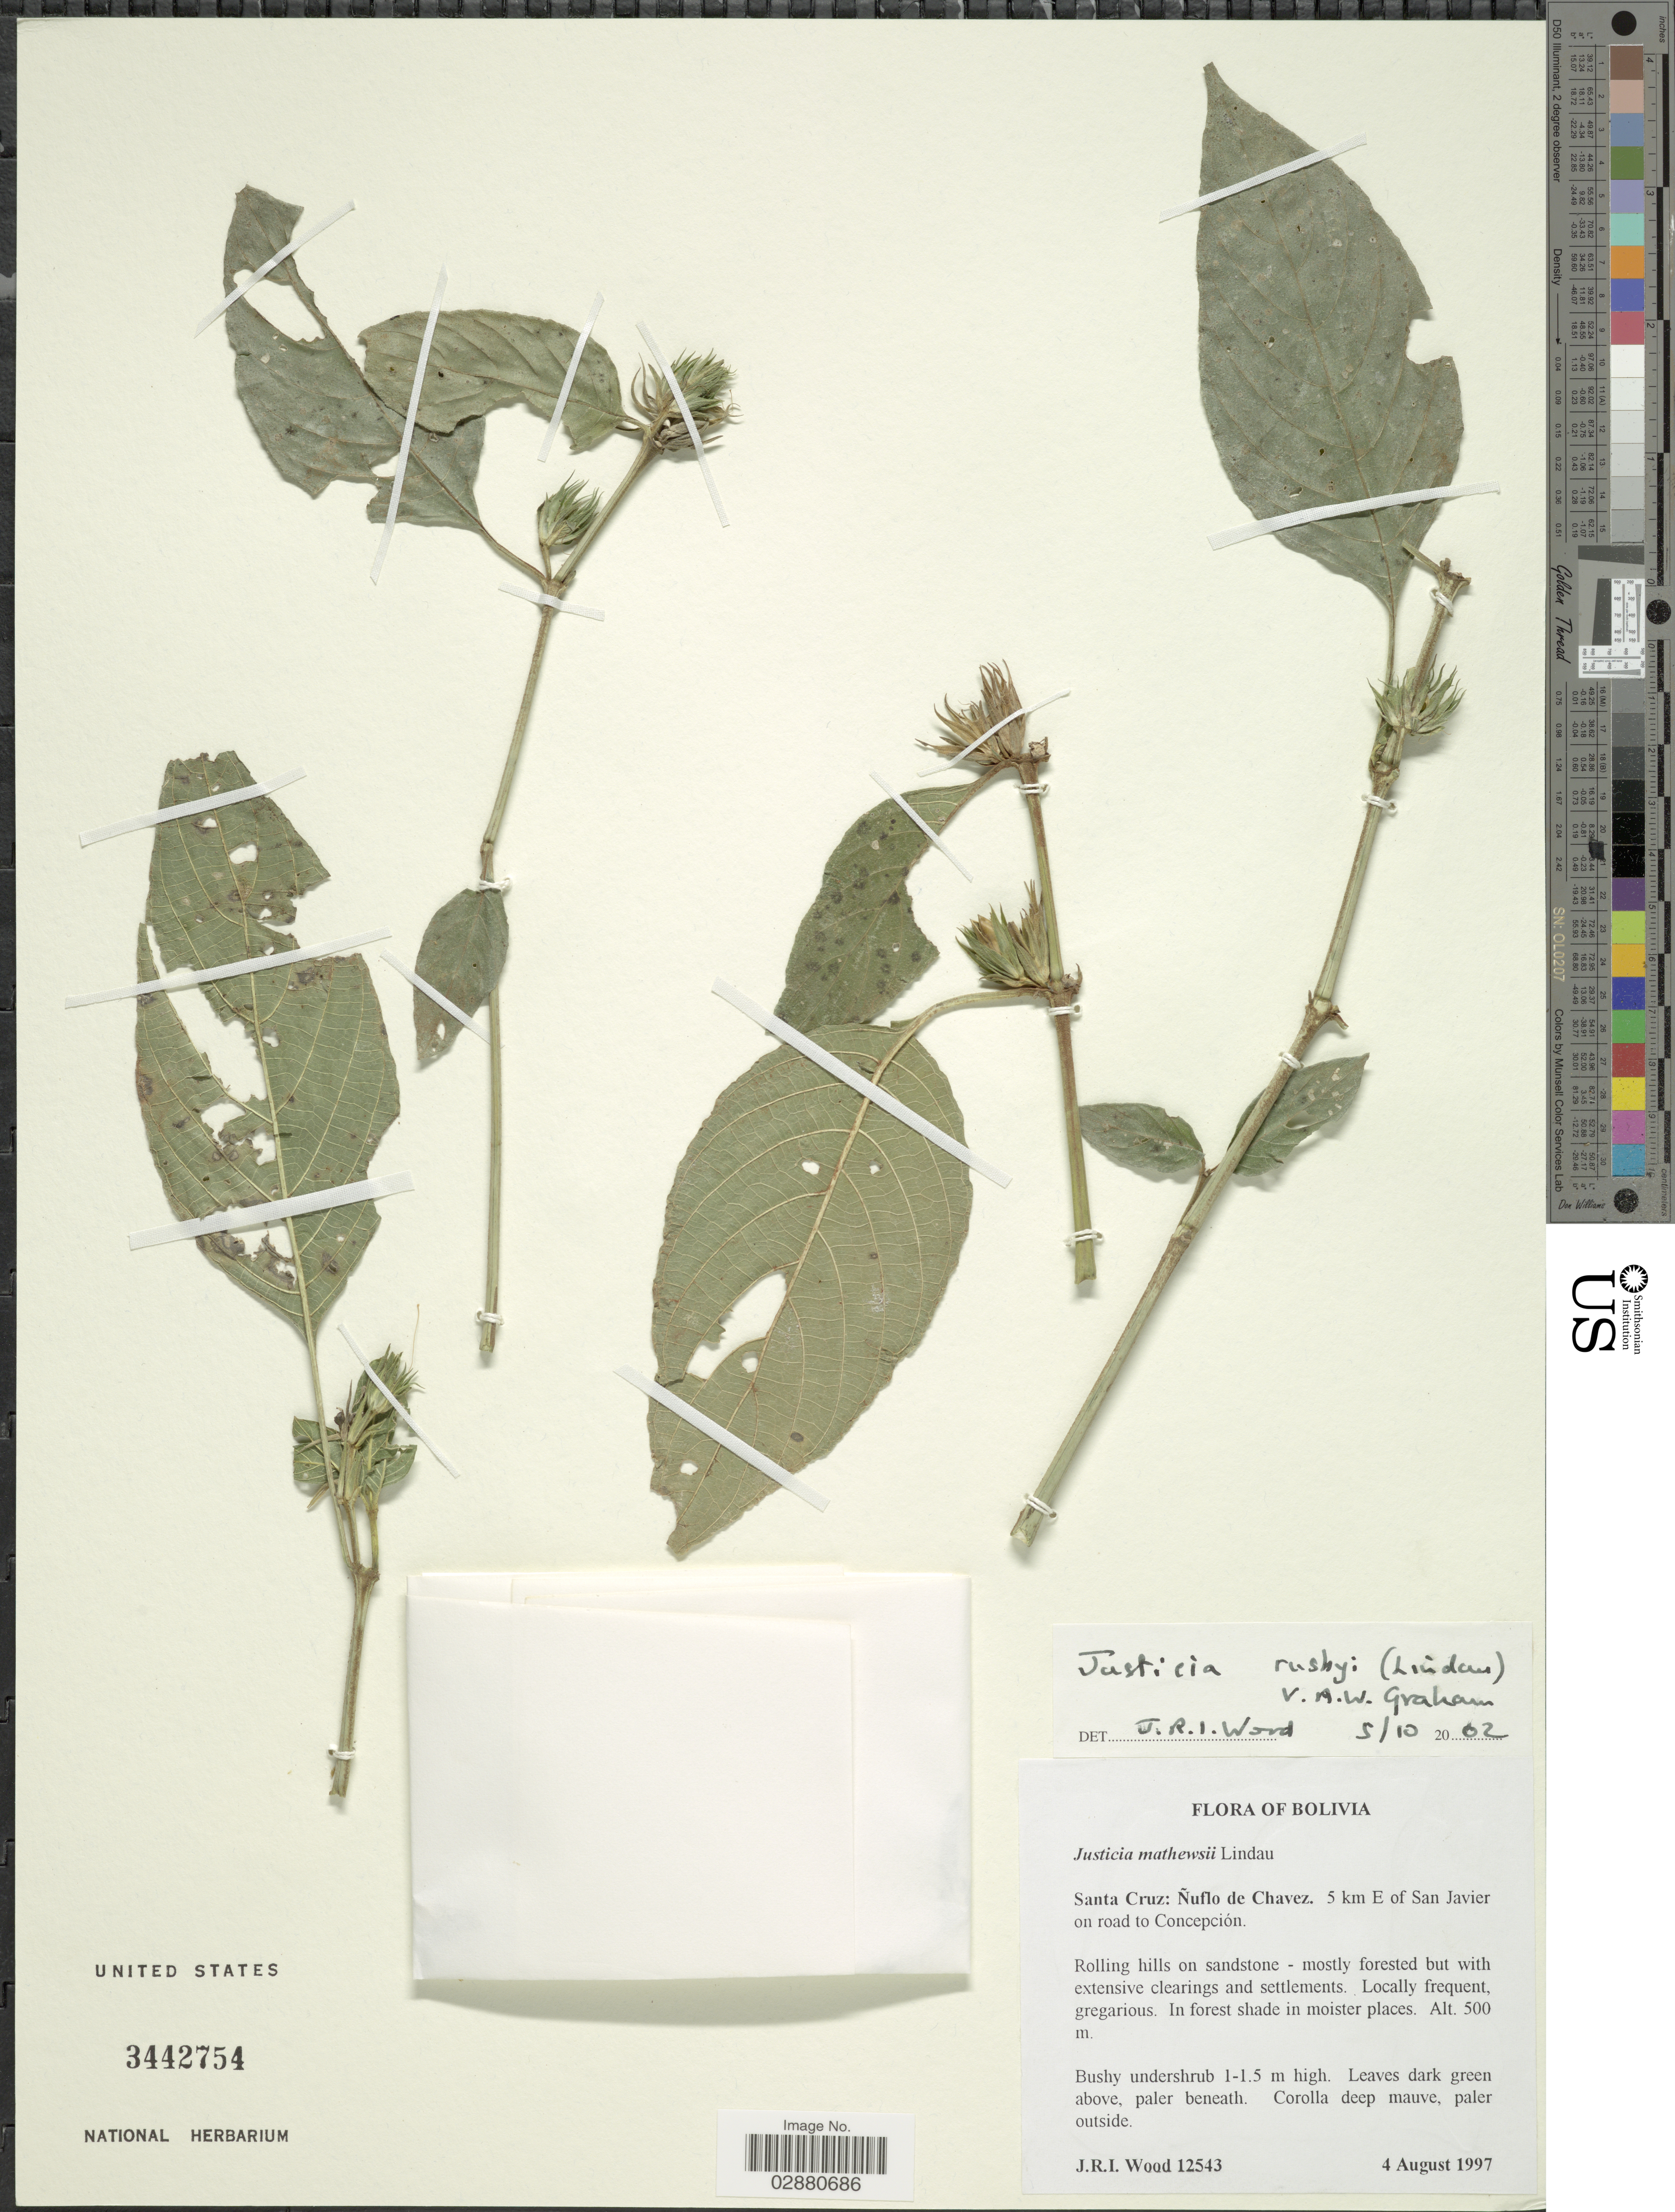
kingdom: Plantae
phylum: Tracheophyta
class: Magnoliopsida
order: Lamiales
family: Acanthaceae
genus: Justicia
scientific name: Justicia rusbyi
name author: (Lindau) V.A.W. Graham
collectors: J. R. I. Wood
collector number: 12543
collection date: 1997-08-04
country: Bolivia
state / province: Santa Cruz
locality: Ñuflo de Chavez. 5 km E of San Javier on road to Concepción.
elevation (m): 500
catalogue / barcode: US 3442754